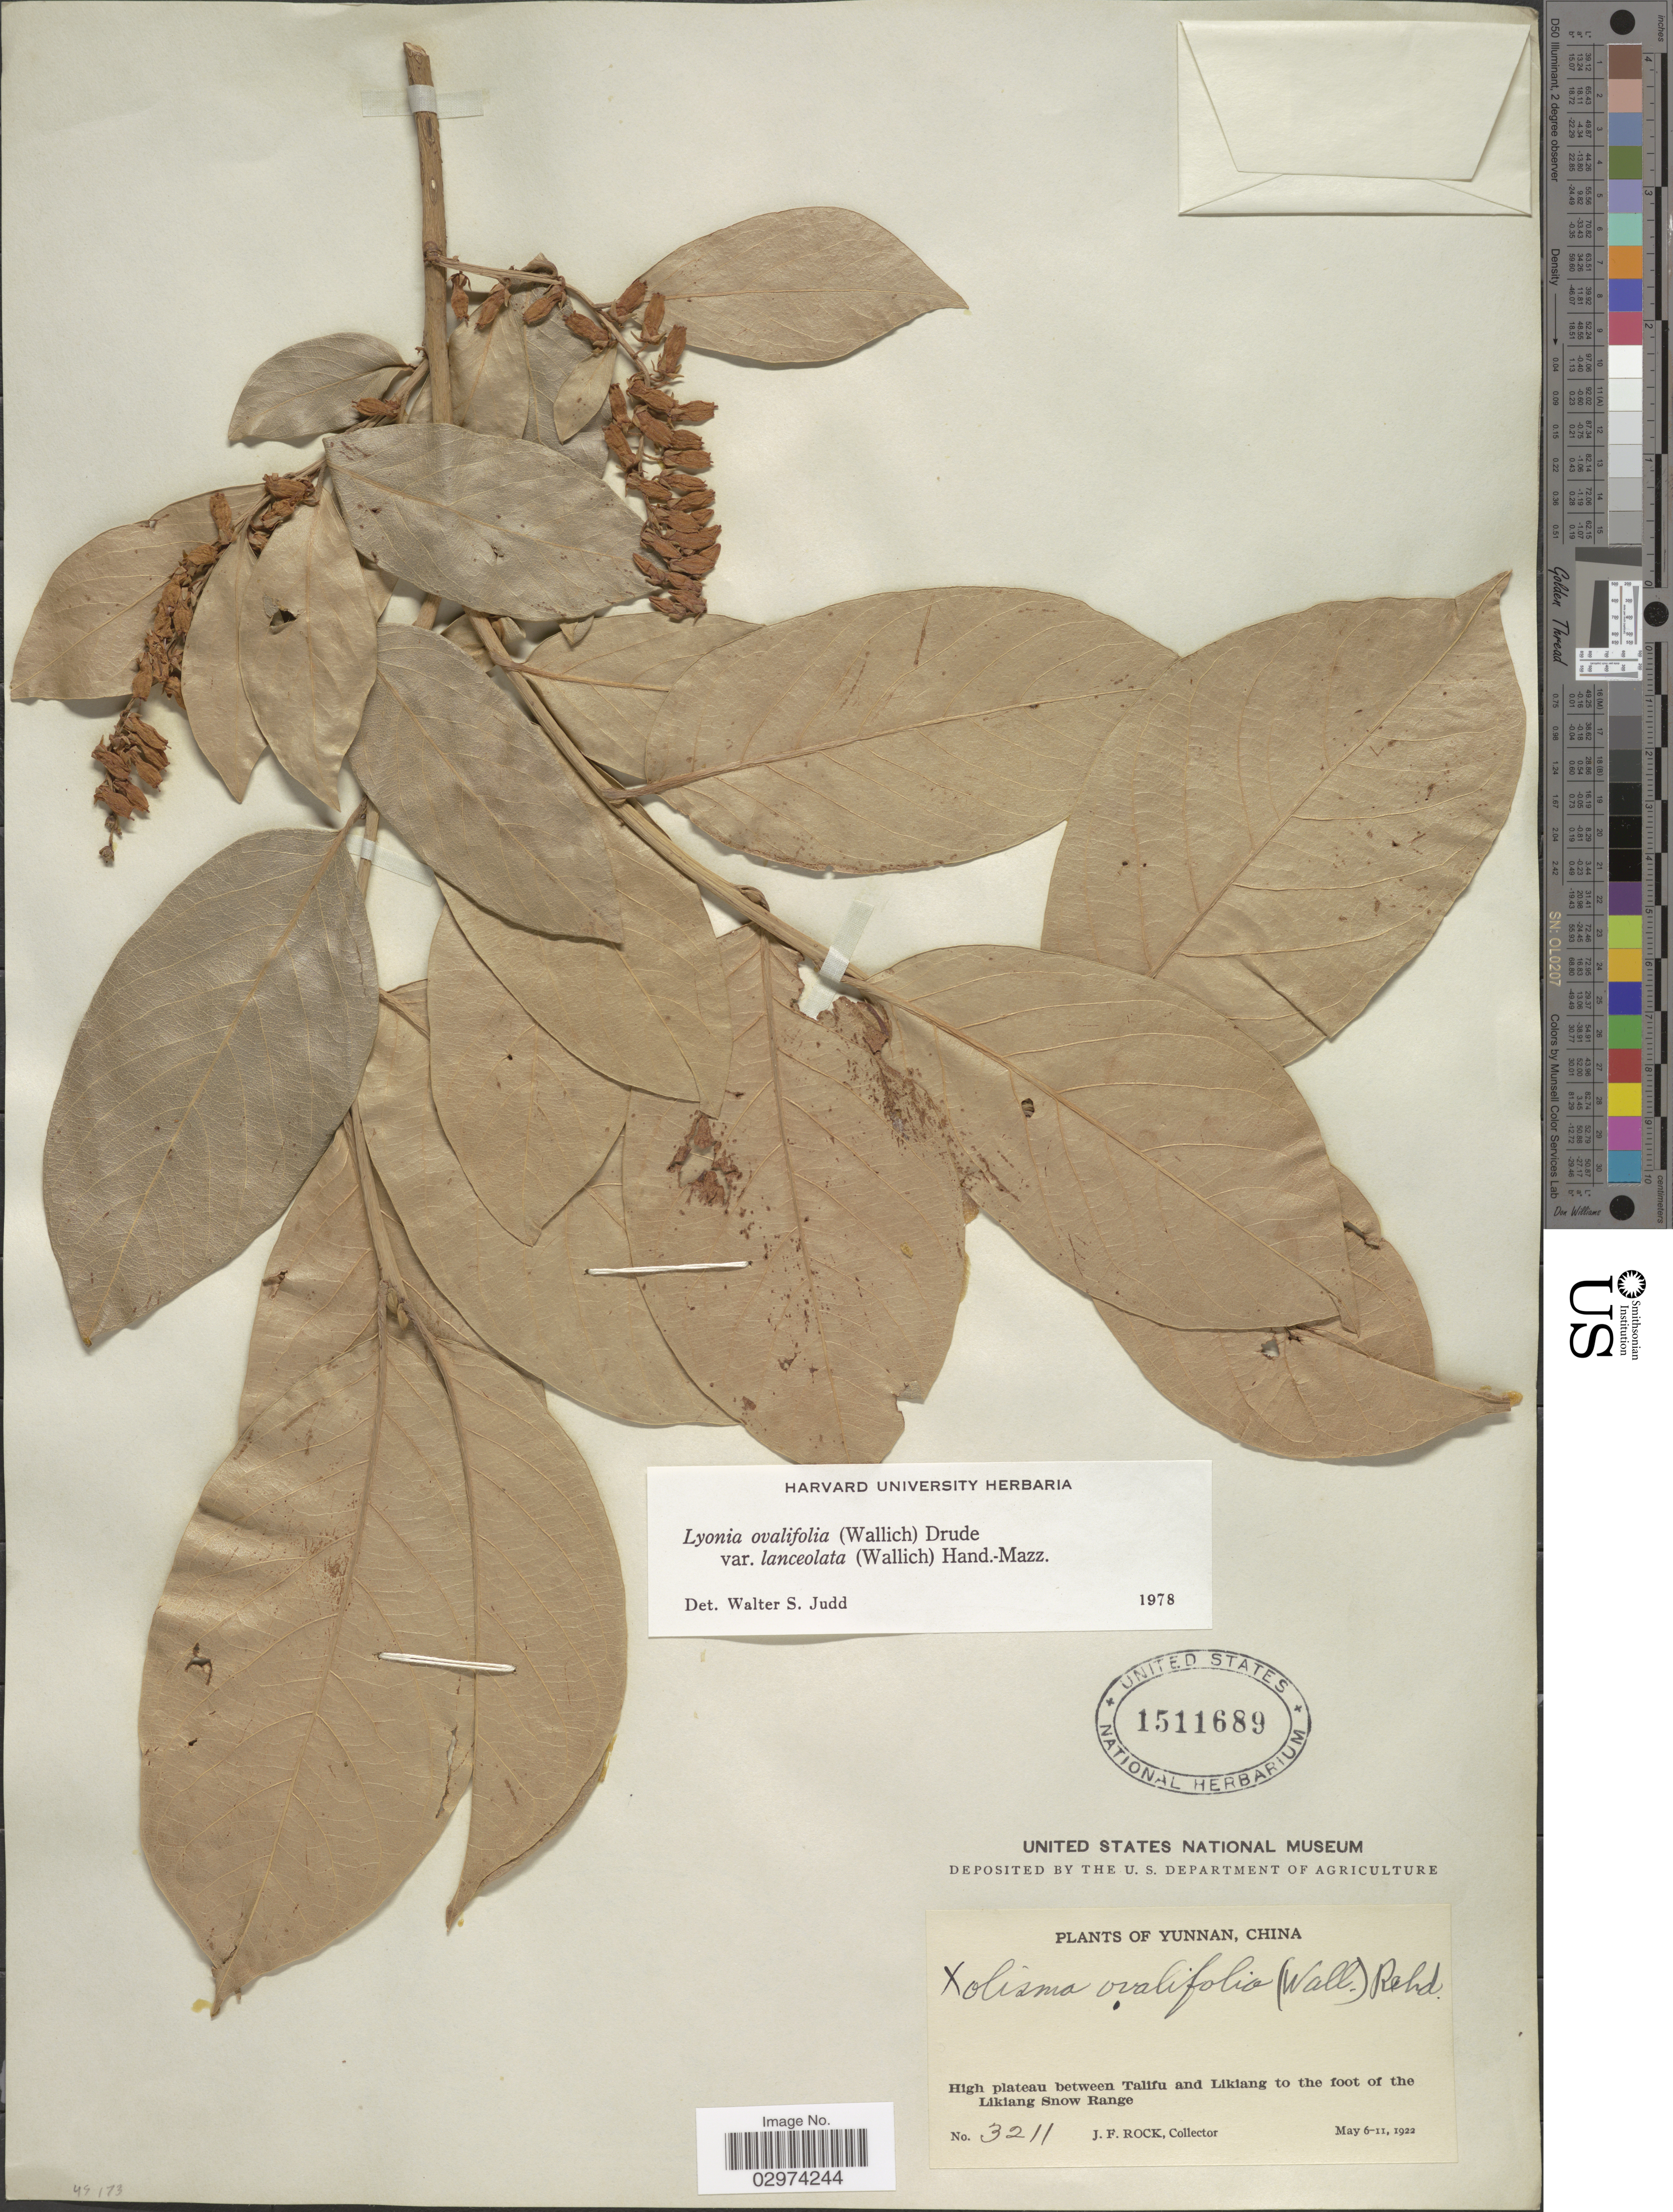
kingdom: Plantae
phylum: Tracheophyta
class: Magnoliopsida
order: Ericales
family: Ericaceae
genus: Lyonia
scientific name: Lyonia ovalifolia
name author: (Wall.) Drude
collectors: J. Rock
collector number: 3211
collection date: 1922-05-06/1922-05-11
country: China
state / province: Yunnan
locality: High plateau between Talifu and Likiang to the foot of the Likiang Snow Range.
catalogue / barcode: US 1511689